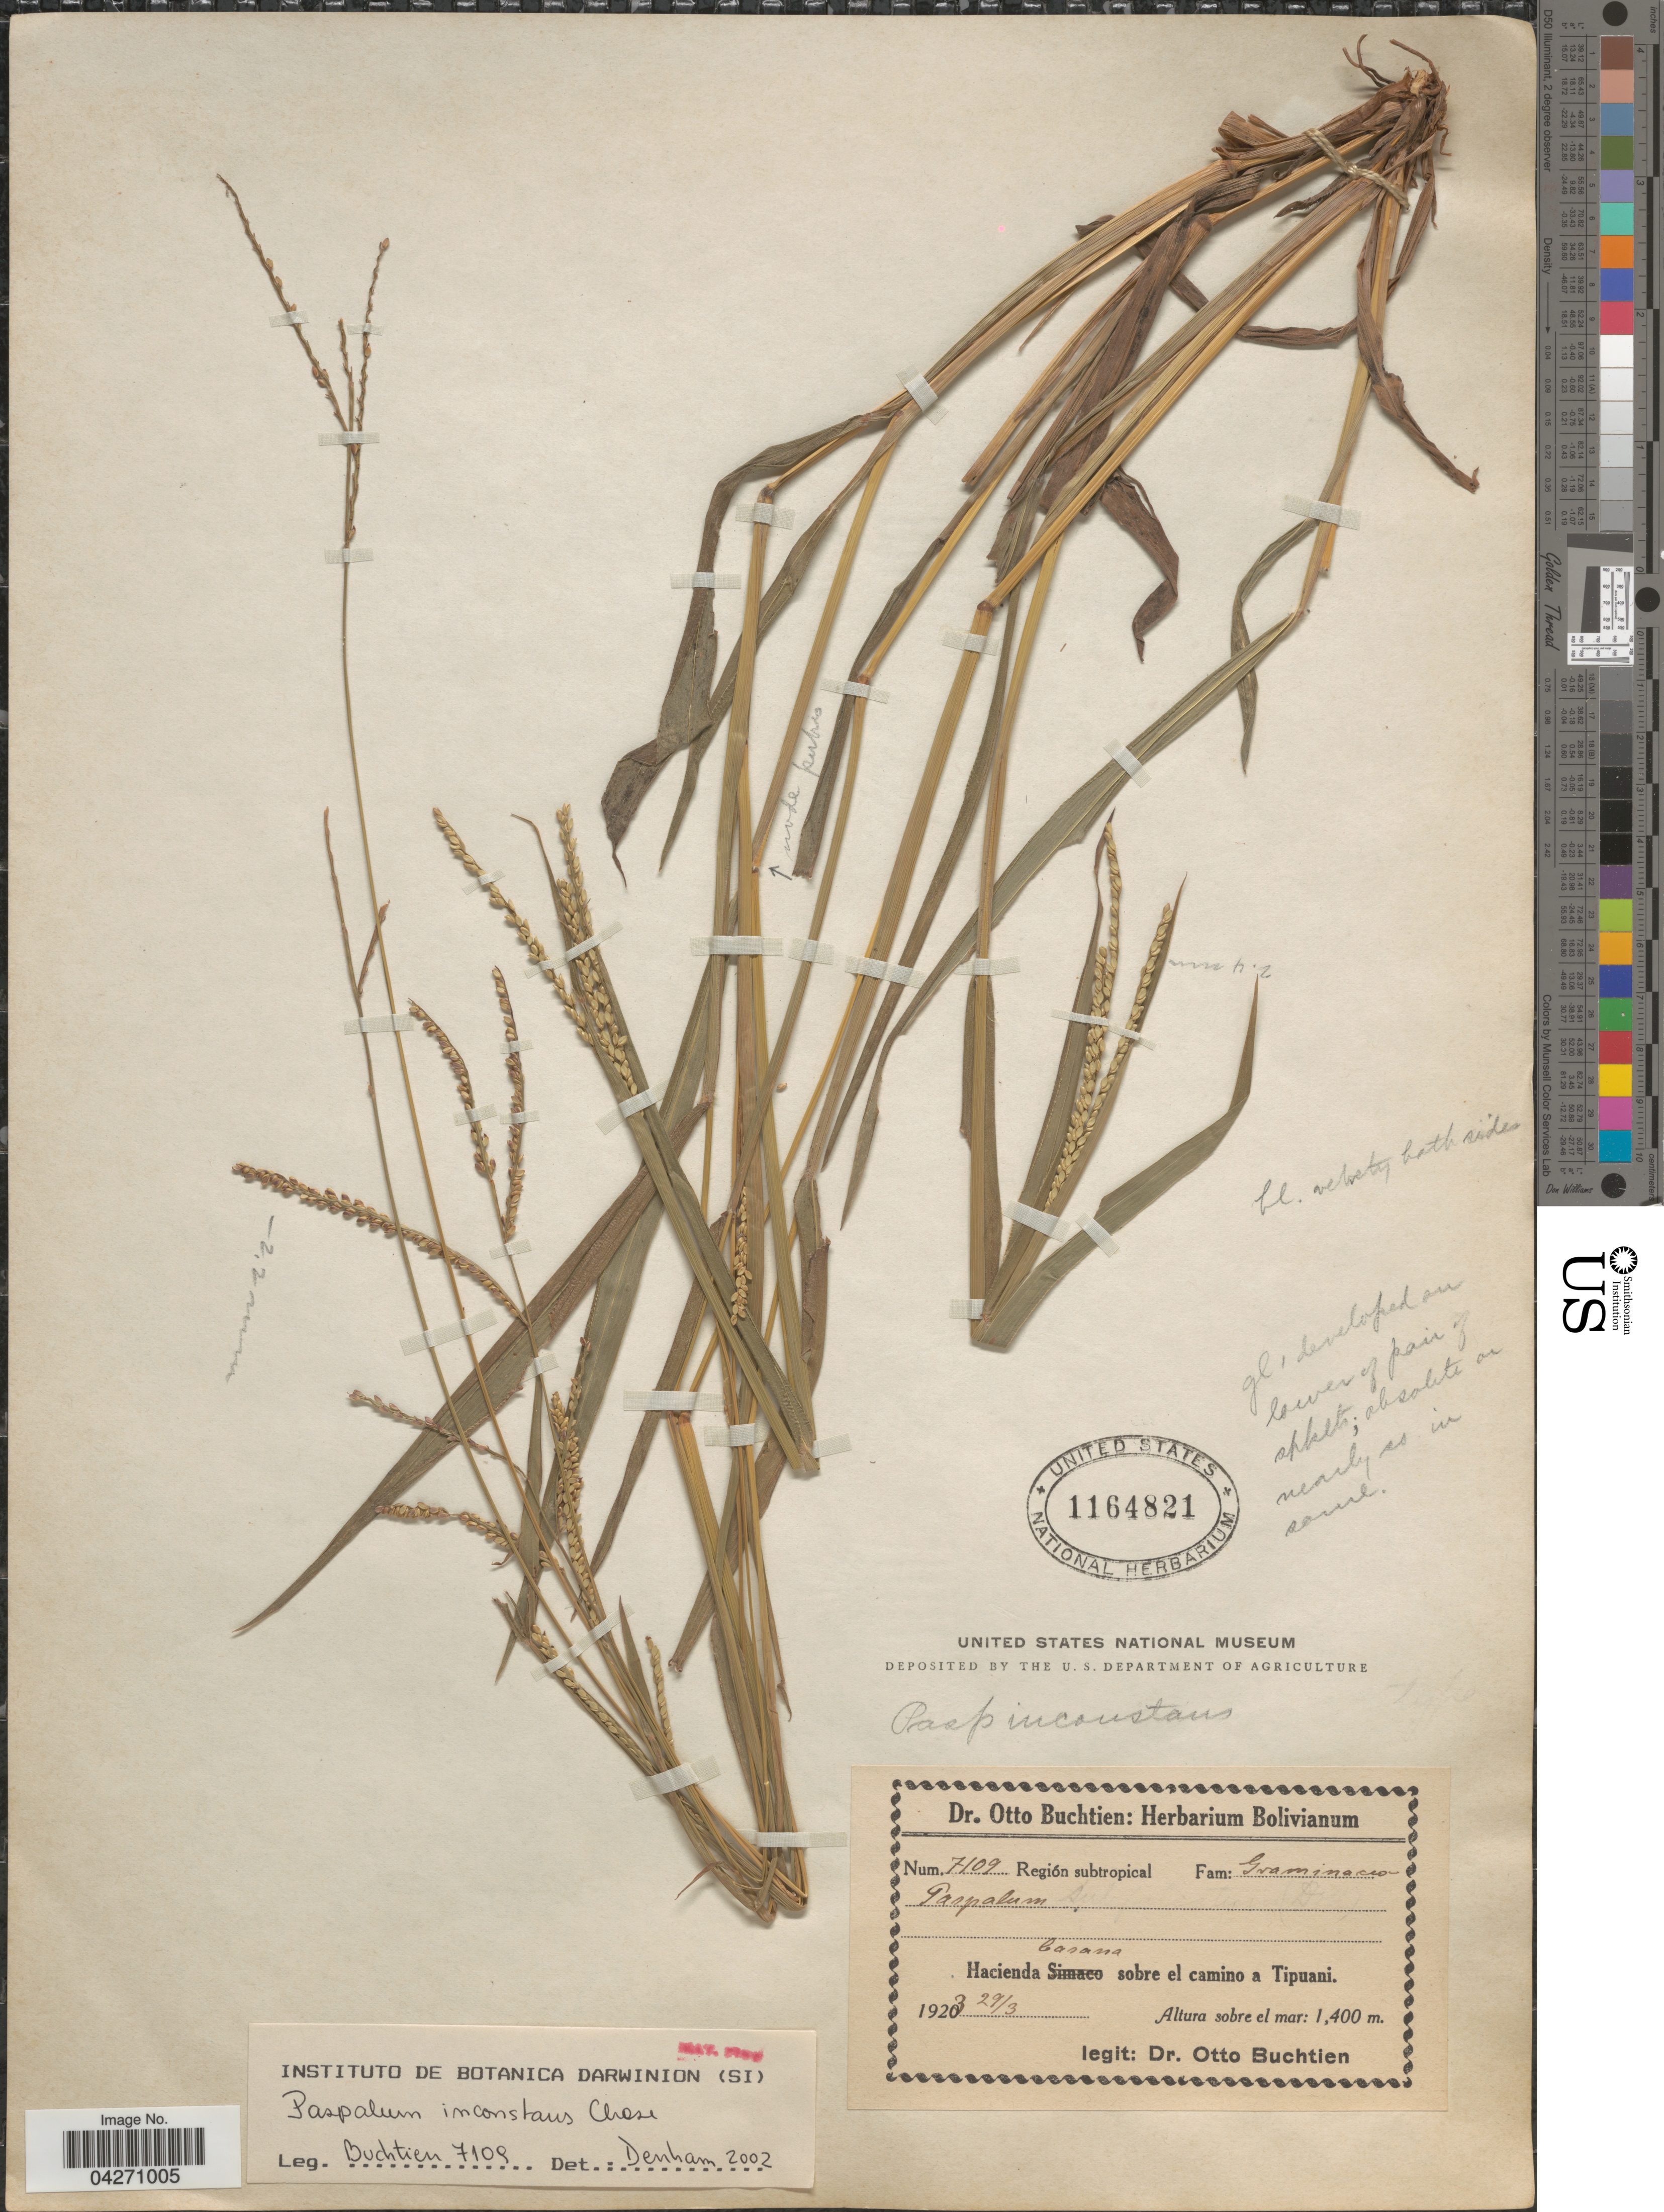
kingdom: Plantae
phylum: Tracheophyta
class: Liliopsida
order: Poales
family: Poaceae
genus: Paspalum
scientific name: Paspalum inconstans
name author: Chase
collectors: O. Buchtien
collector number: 7109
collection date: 1923-03-29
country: Bolivia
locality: Región subtropical. Hacienda Casana sobre el camino a Tipuani.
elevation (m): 1400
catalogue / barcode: US 1164821